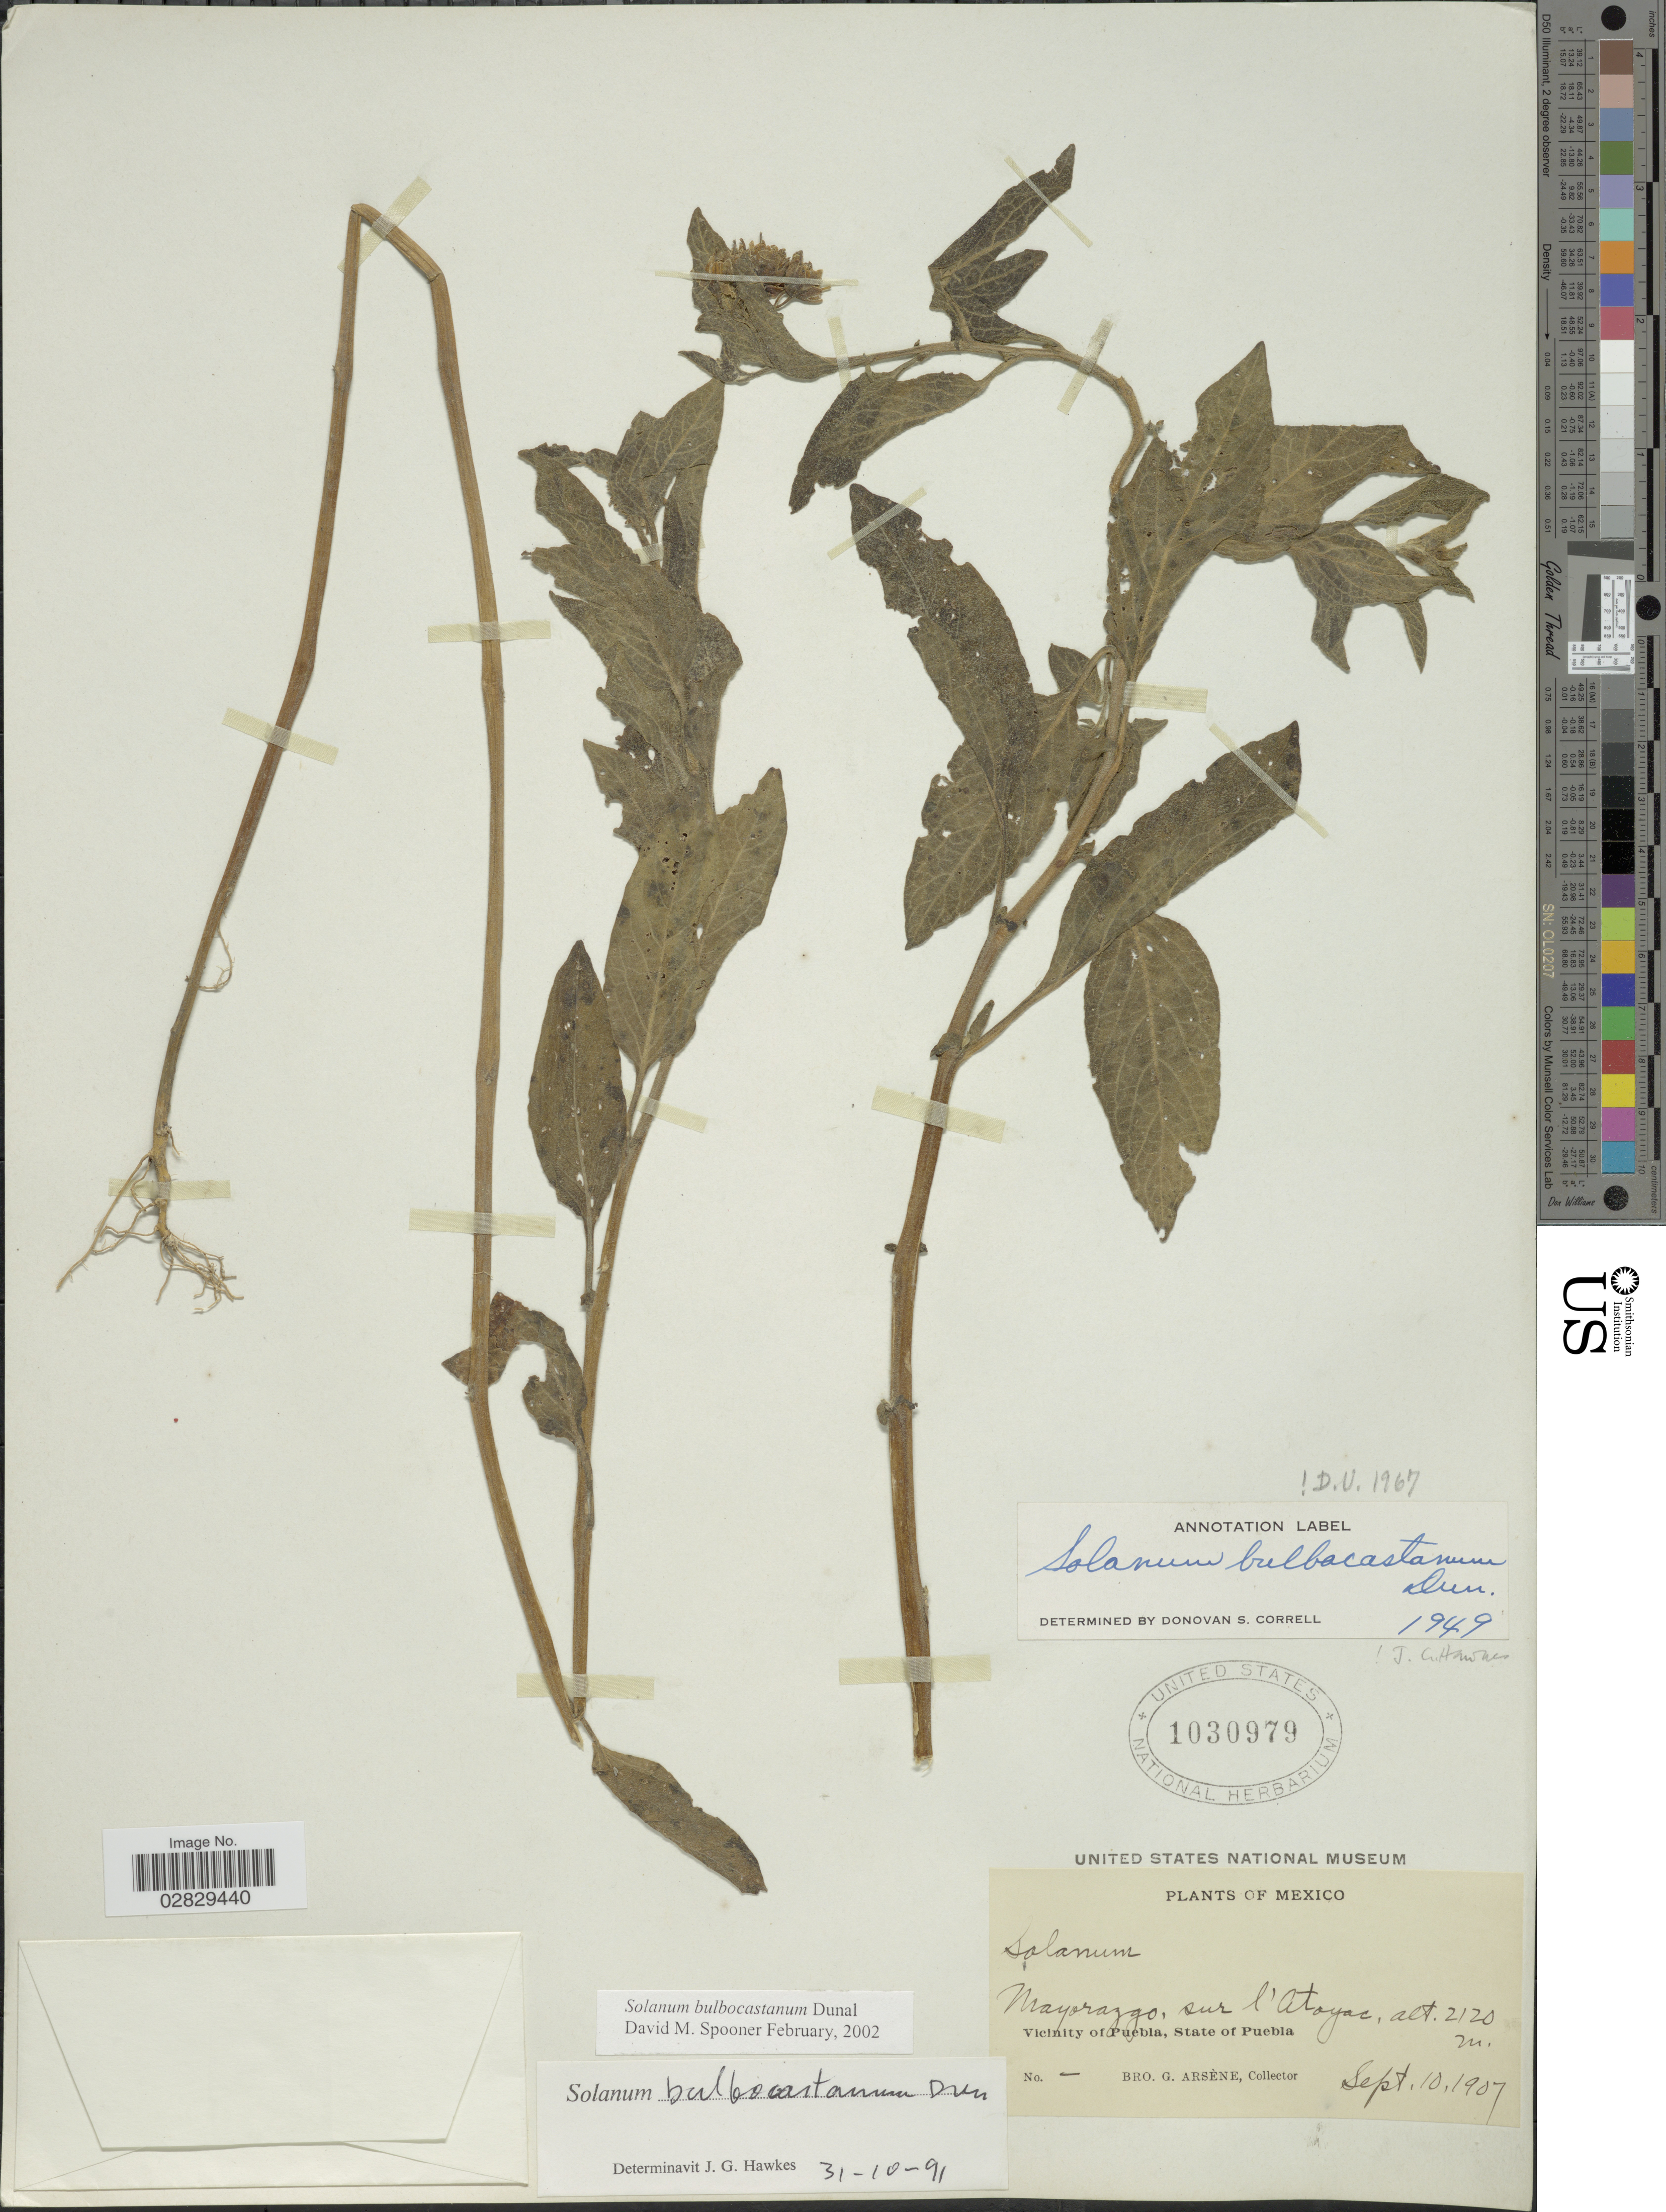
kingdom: Plantae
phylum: Tracheophyta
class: Magnoliopsida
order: Solanales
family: Solanaceae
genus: Solanum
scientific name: Solanum bulbocastanum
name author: Dunal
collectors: Bro. G. Arsène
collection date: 1907-09-10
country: Mexico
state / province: Puebla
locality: Mayorazgo, sur l'Atoyac. Vicinity of Puebla.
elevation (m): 2120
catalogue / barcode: US 1030979